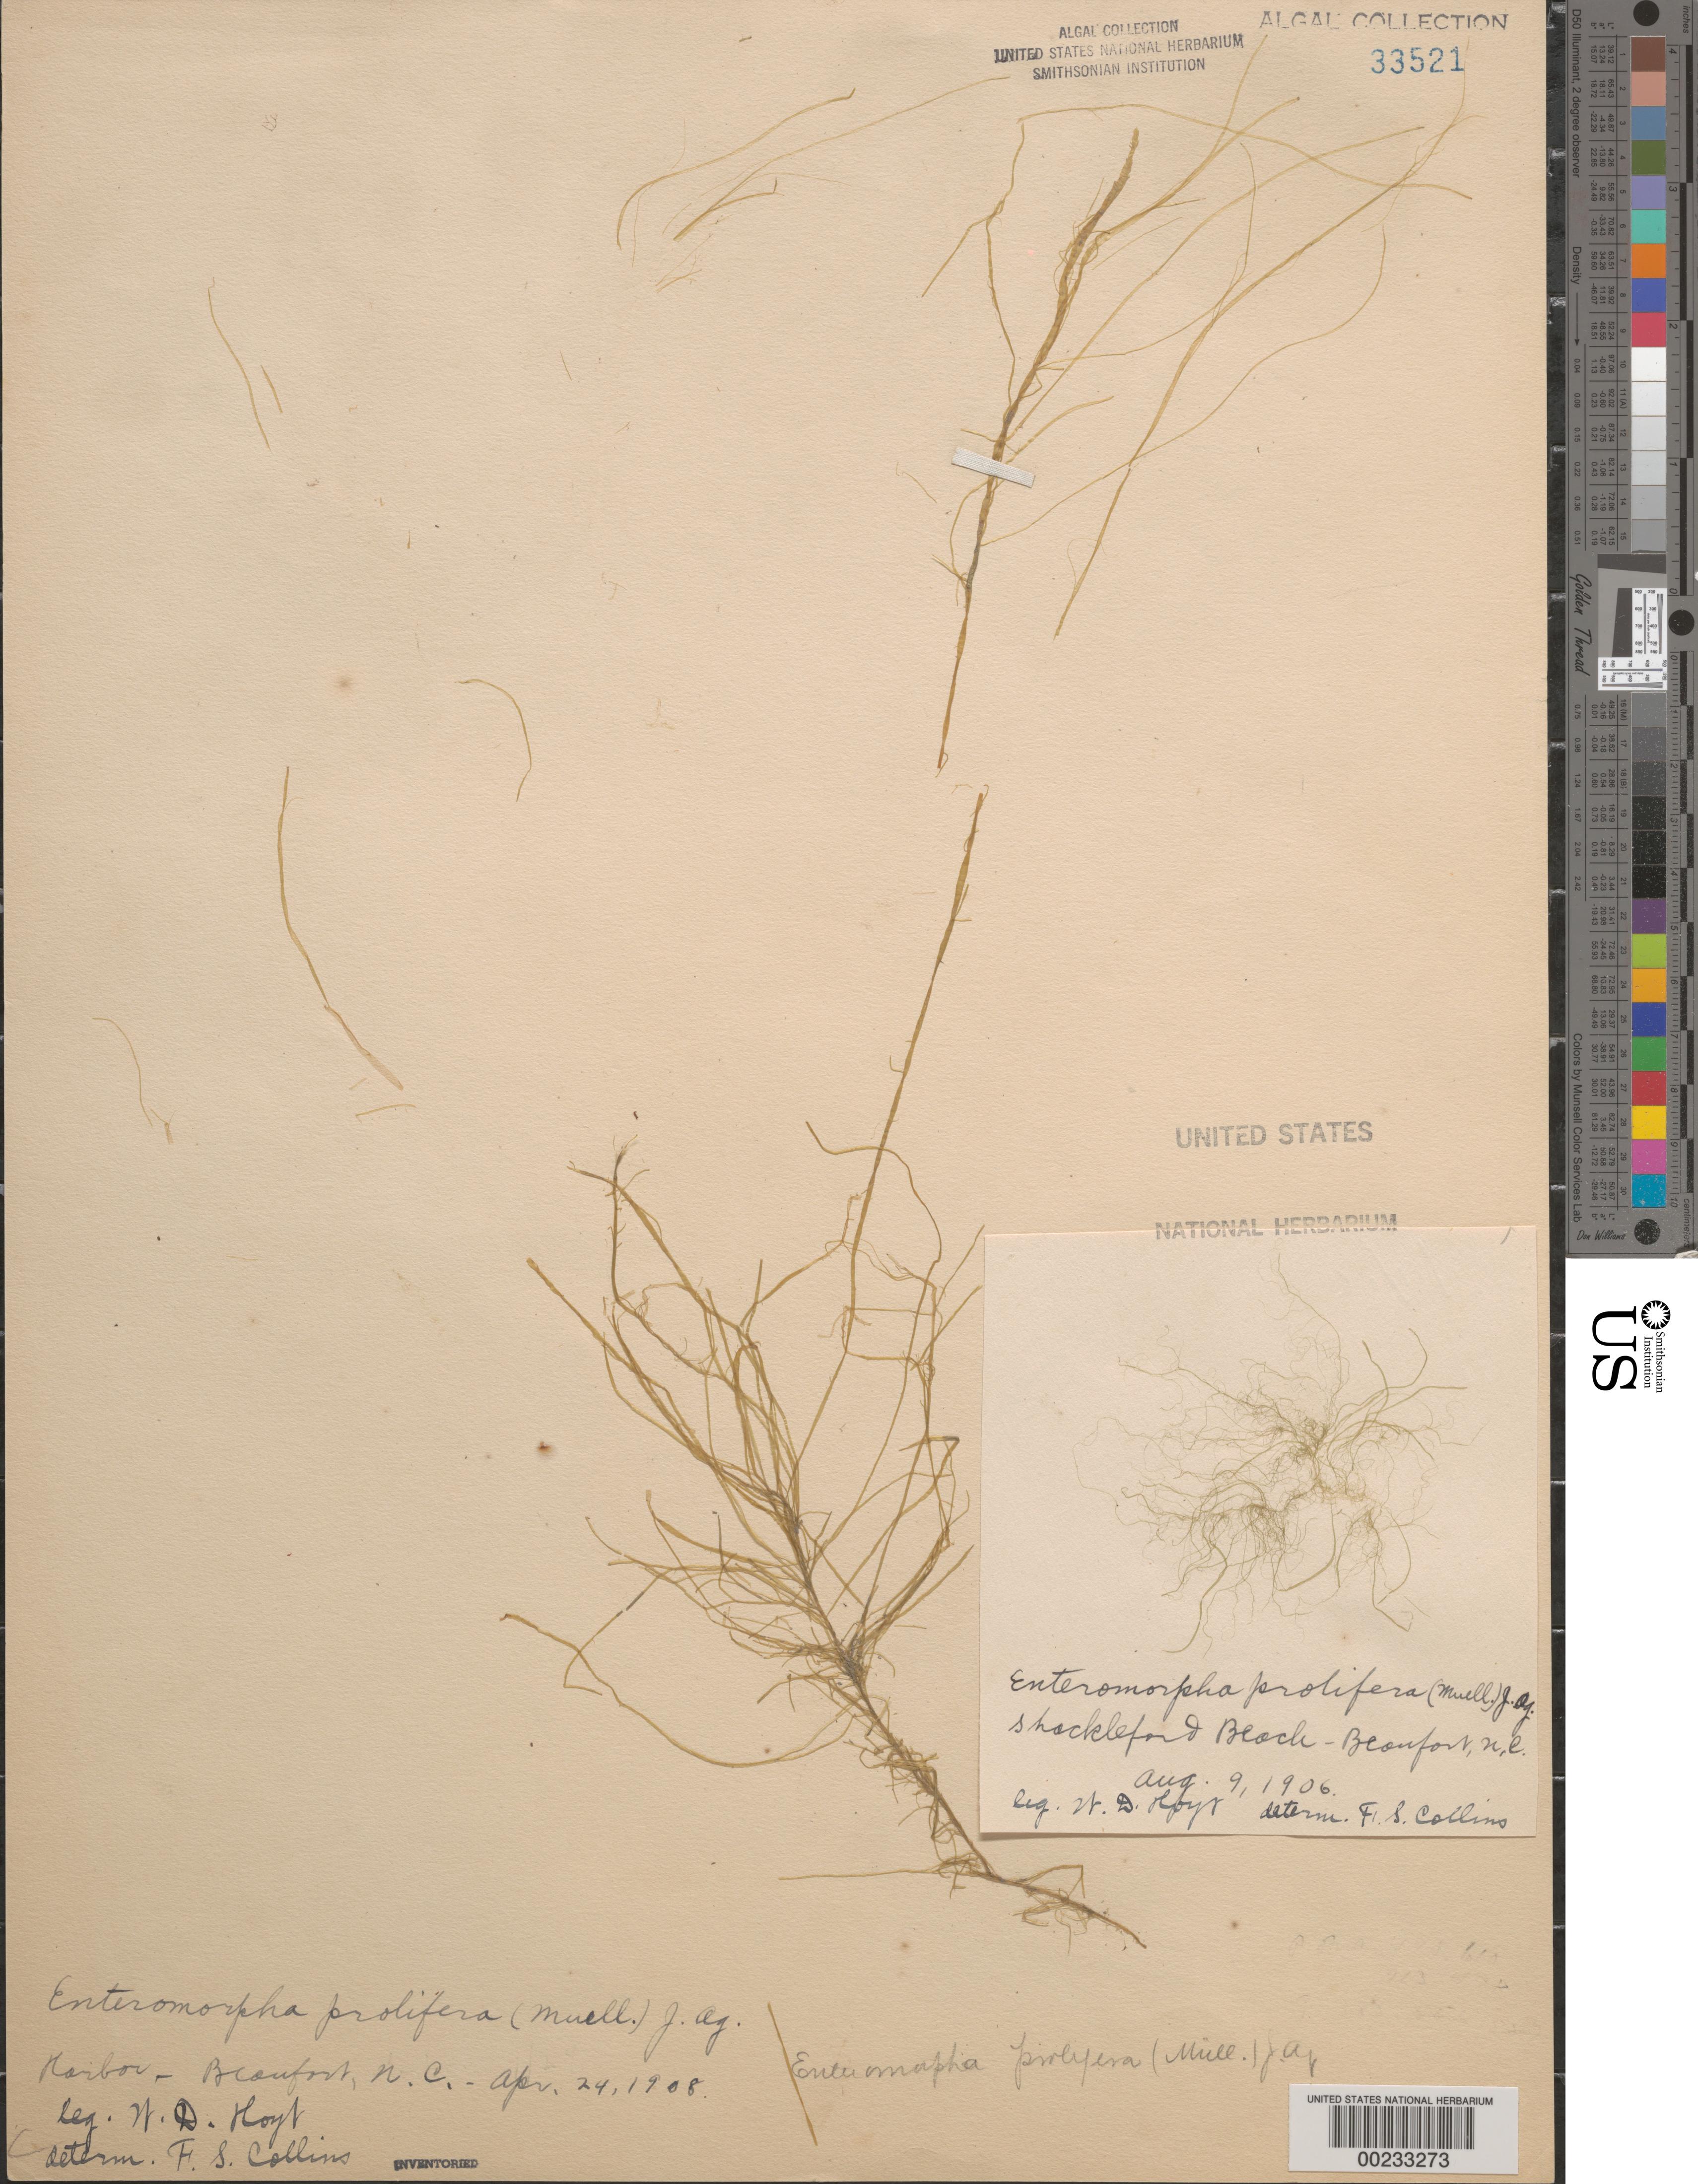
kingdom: Plantae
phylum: Chlorophyta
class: Ulvophyceae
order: Ulvales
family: Ulvaceae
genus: Ulva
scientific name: Ulva prolifera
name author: O.F. Müller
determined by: Algae name updating Project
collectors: W. D. Hoyt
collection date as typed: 24 Apr 1908 AND 09 Aug 1906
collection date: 1906-08-09,1908-04-24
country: United States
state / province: North Carolina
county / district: Carteret County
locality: Beaufort Harbor and Shackleford Beach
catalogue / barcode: US 33521